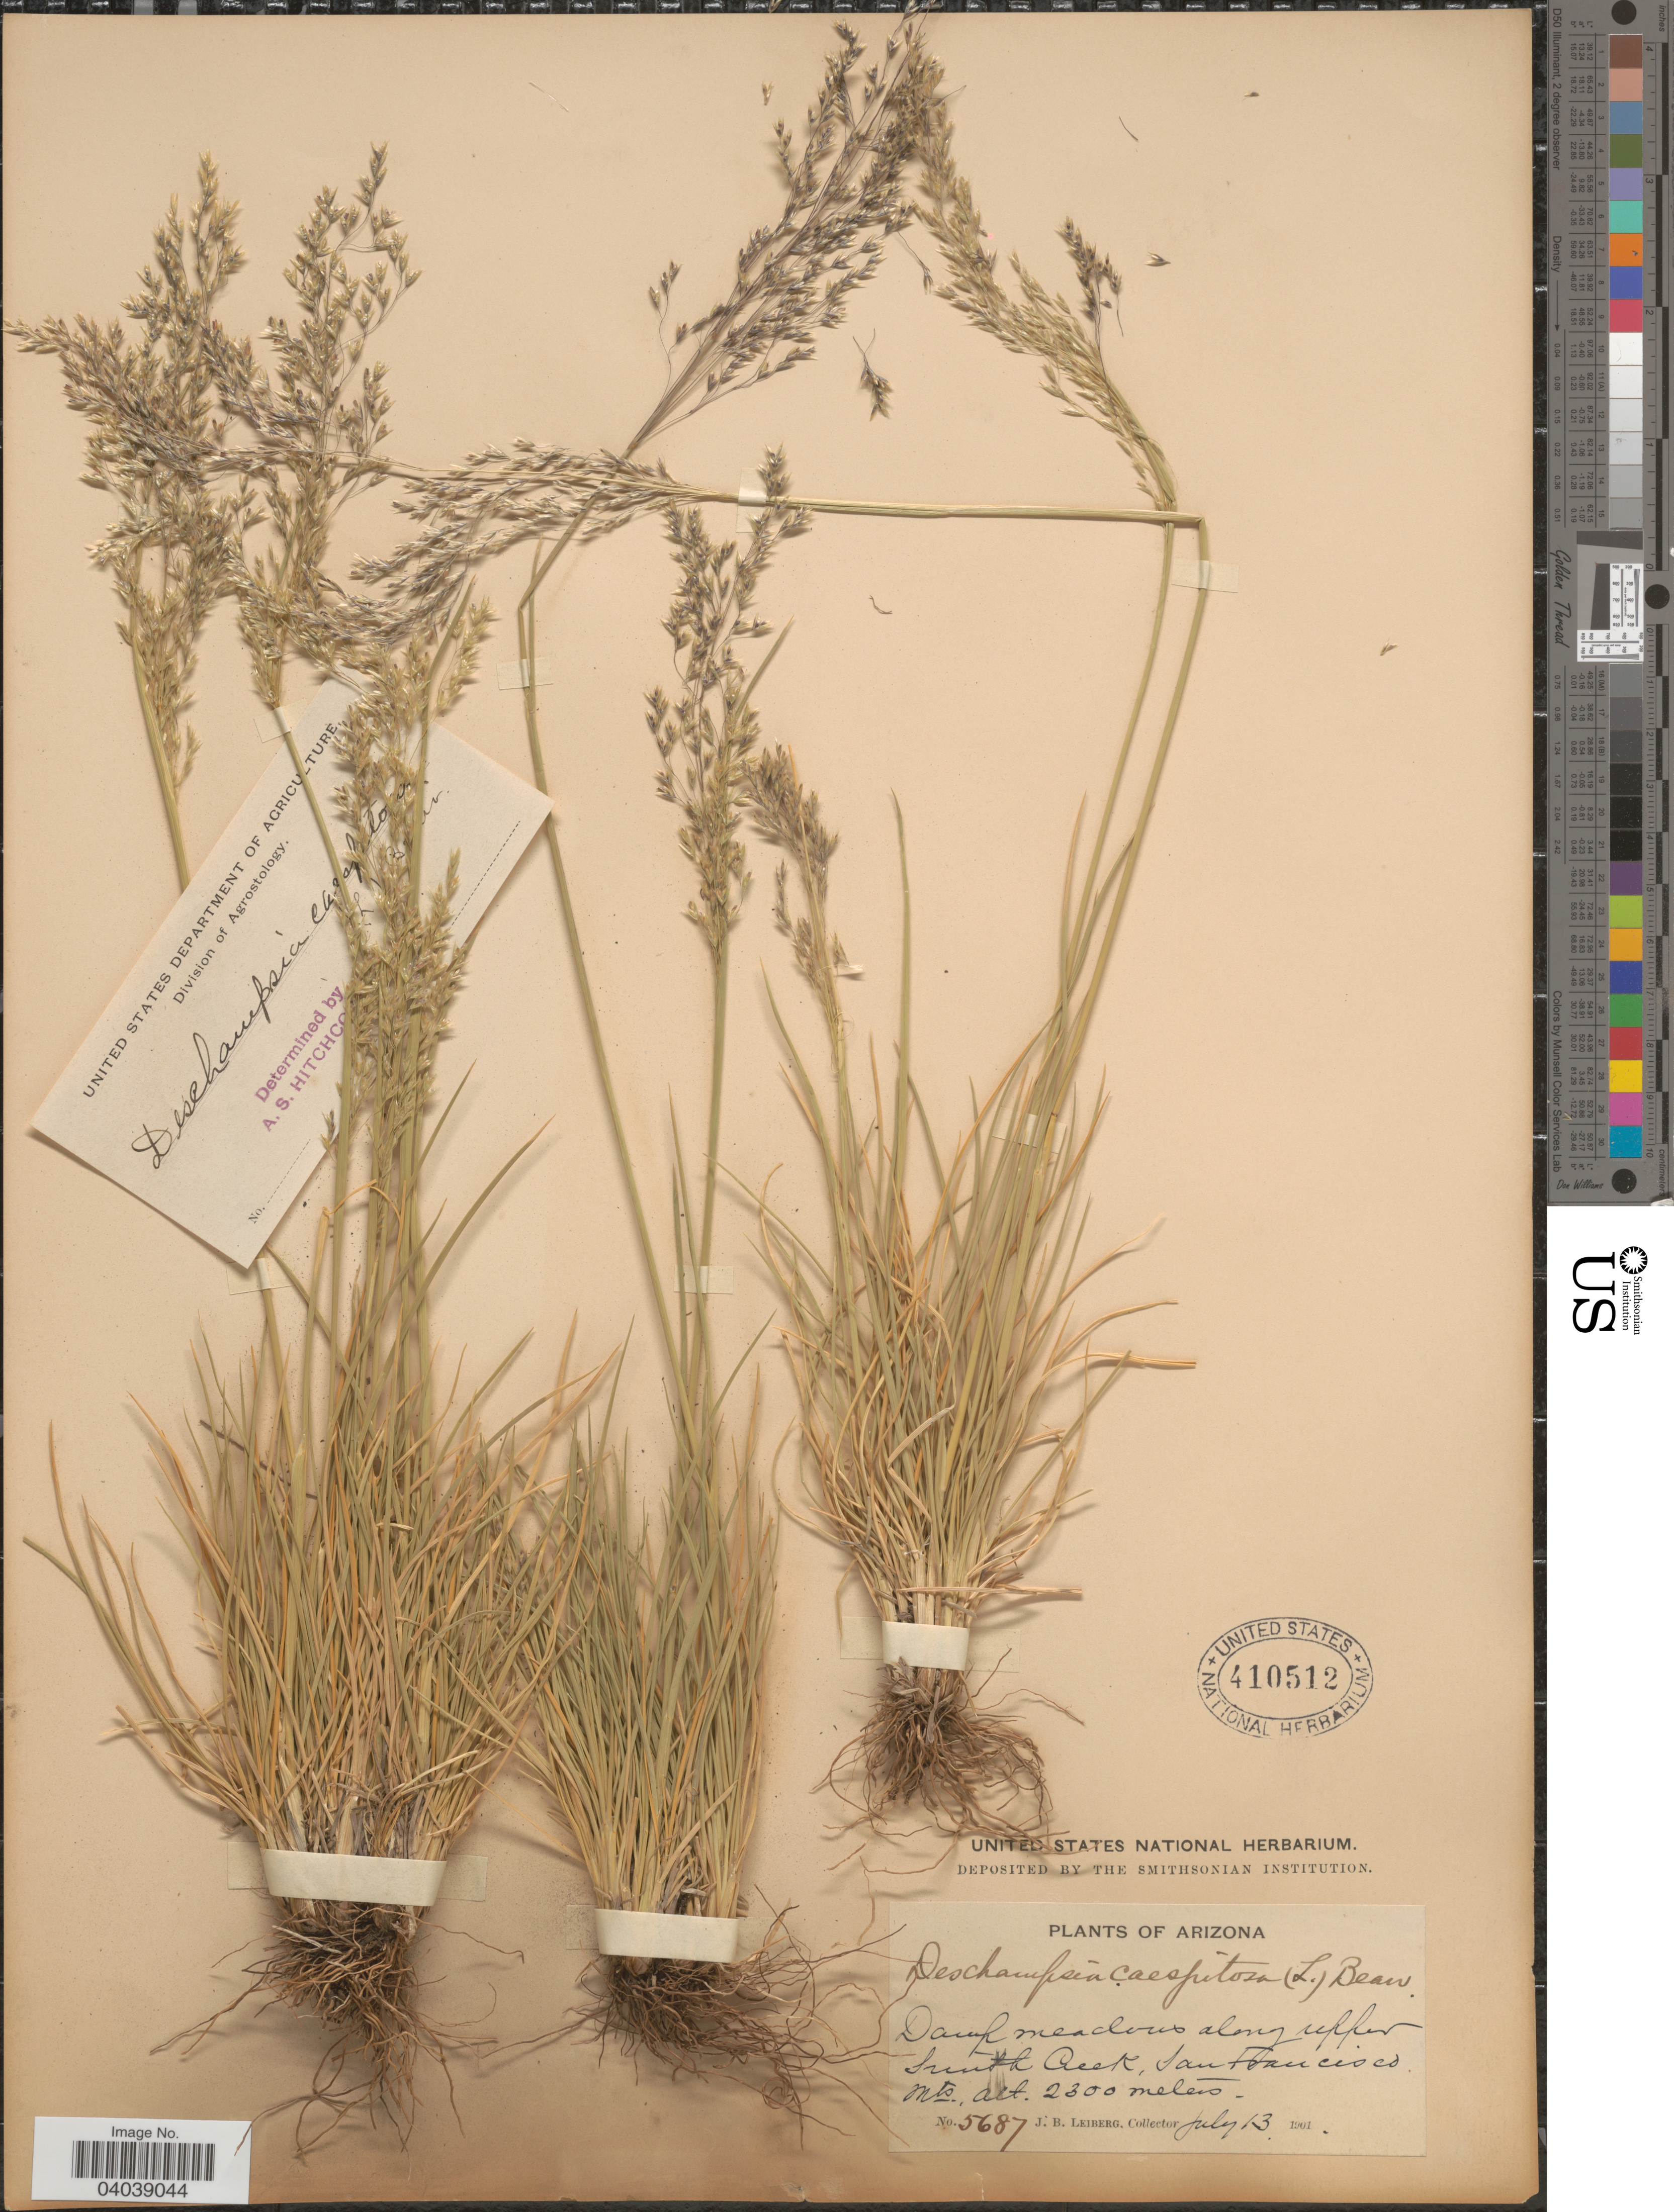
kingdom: Plantae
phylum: Tracheophyta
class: Liliopsida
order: Poales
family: Poaceae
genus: Deschampsia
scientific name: Deschampsia cespitosa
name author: (L.) P. Beauv.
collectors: J. B. Leiberg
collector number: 5687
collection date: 1901-07-13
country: United States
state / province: Arizona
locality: Damp meadow along upper Smith Creek, San Francisco Mts.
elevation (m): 2300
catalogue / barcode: US 410512